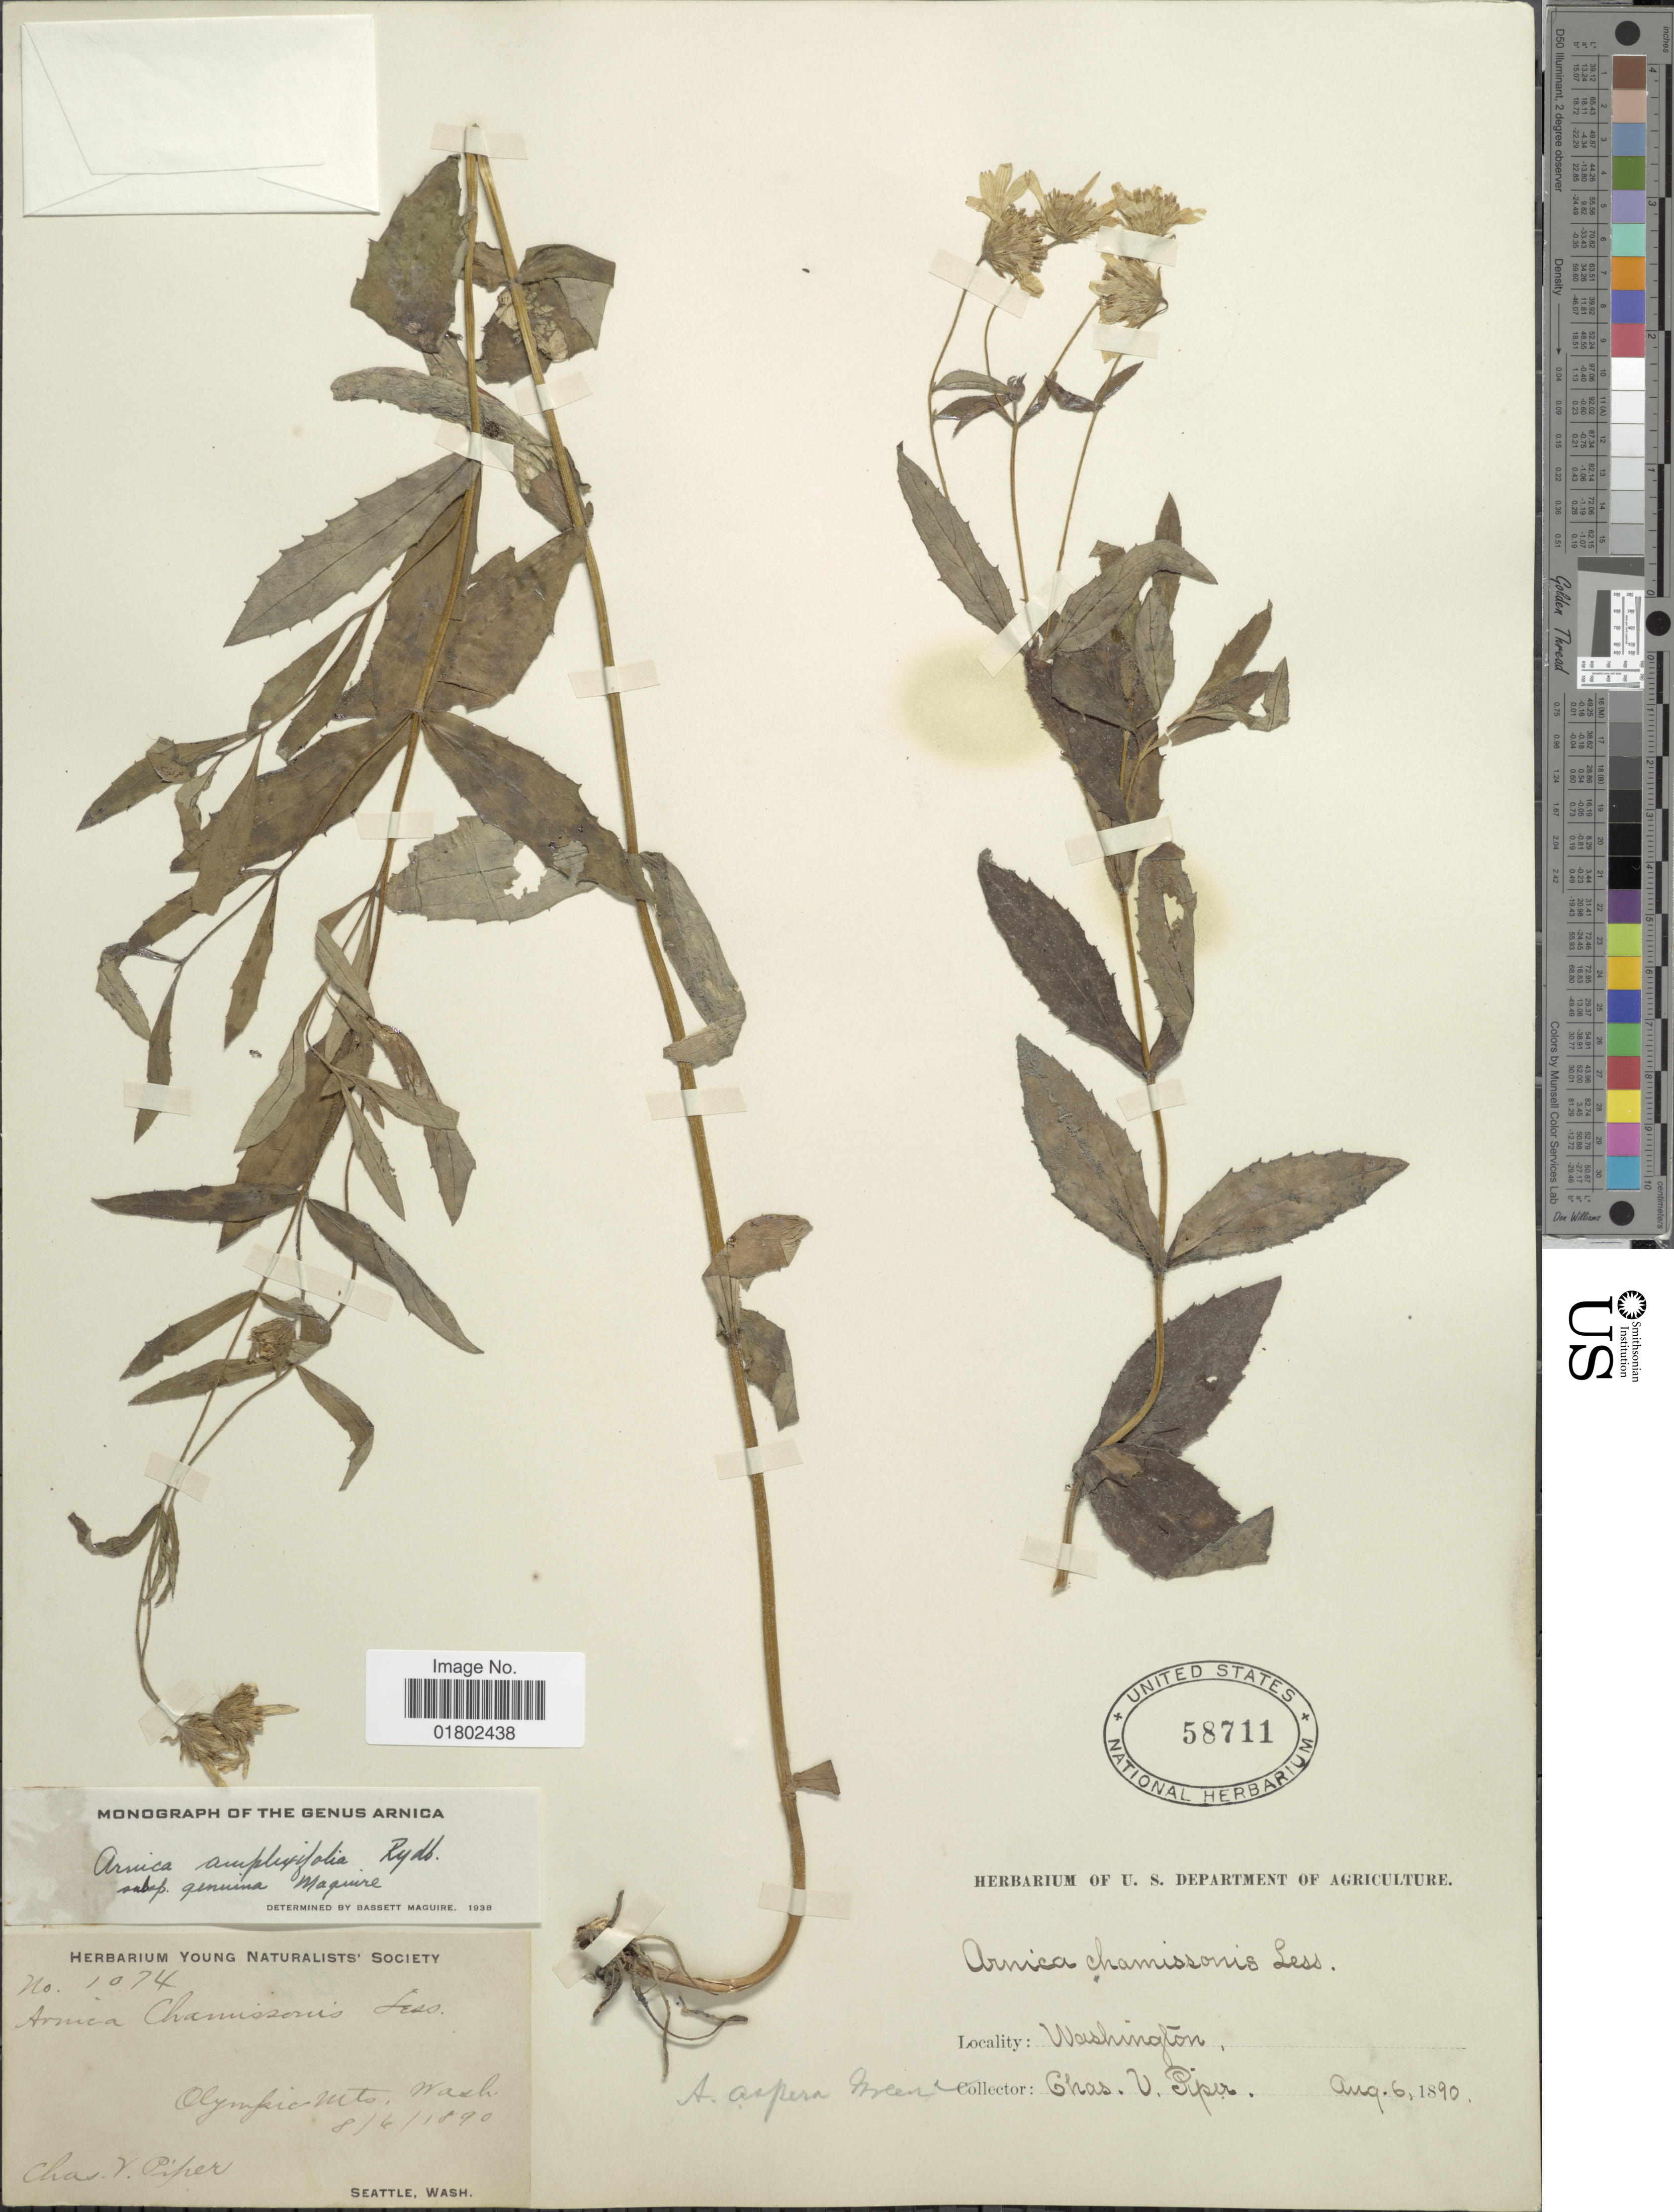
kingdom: Plantae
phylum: Tracheophyta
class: Magnoliopsida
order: Asterales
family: Asteraceae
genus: Arnica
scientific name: Arnica amplexifolia subsp. genuina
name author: Maguire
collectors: C. V. Piper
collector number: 1074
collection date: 1890-08-06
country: United States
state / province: Washington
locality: Olympic mts.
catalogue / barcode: US 58711